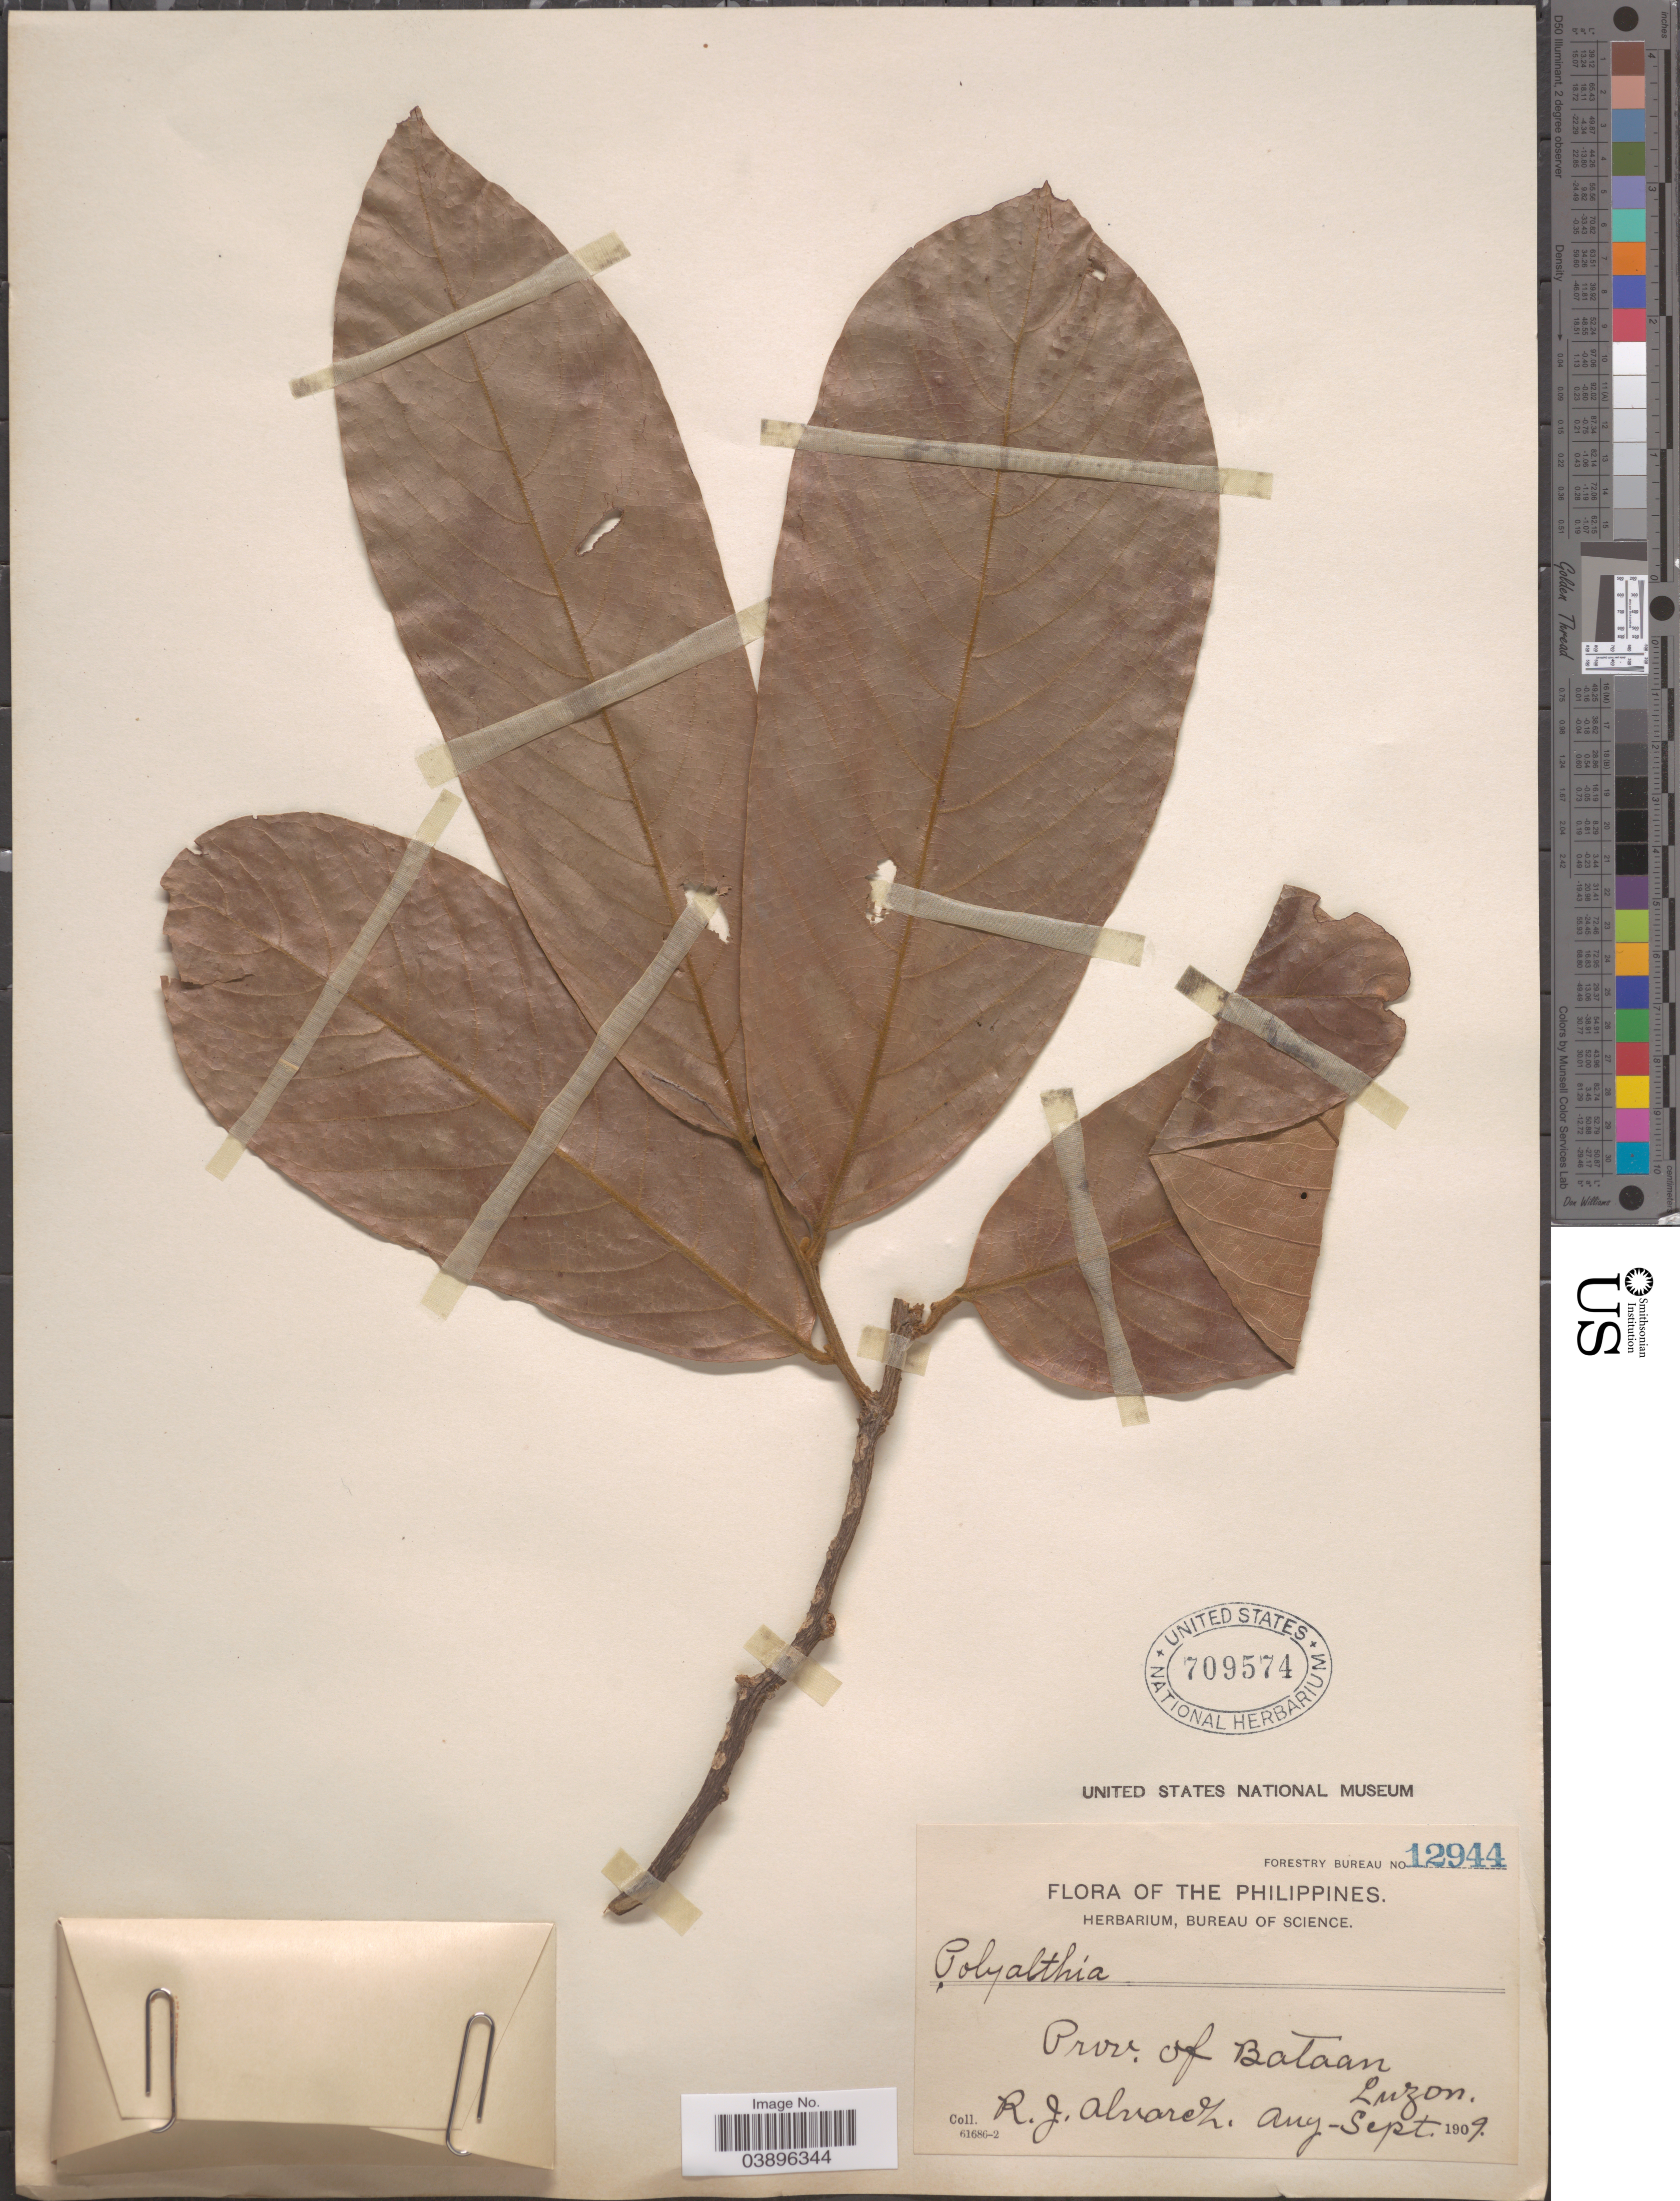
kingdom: Plantae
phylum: Tracheophyta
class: Magnoliopsida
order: Magnoliales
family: Annonaceae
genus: Polyalthia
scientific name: Polyalthia sp.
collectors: R. Alvarez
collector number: Forestry Bureau 12944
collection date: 1909-08/1909-09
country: Philippines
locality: Prov. of Butaan, Luzon.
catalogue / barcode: US 709574